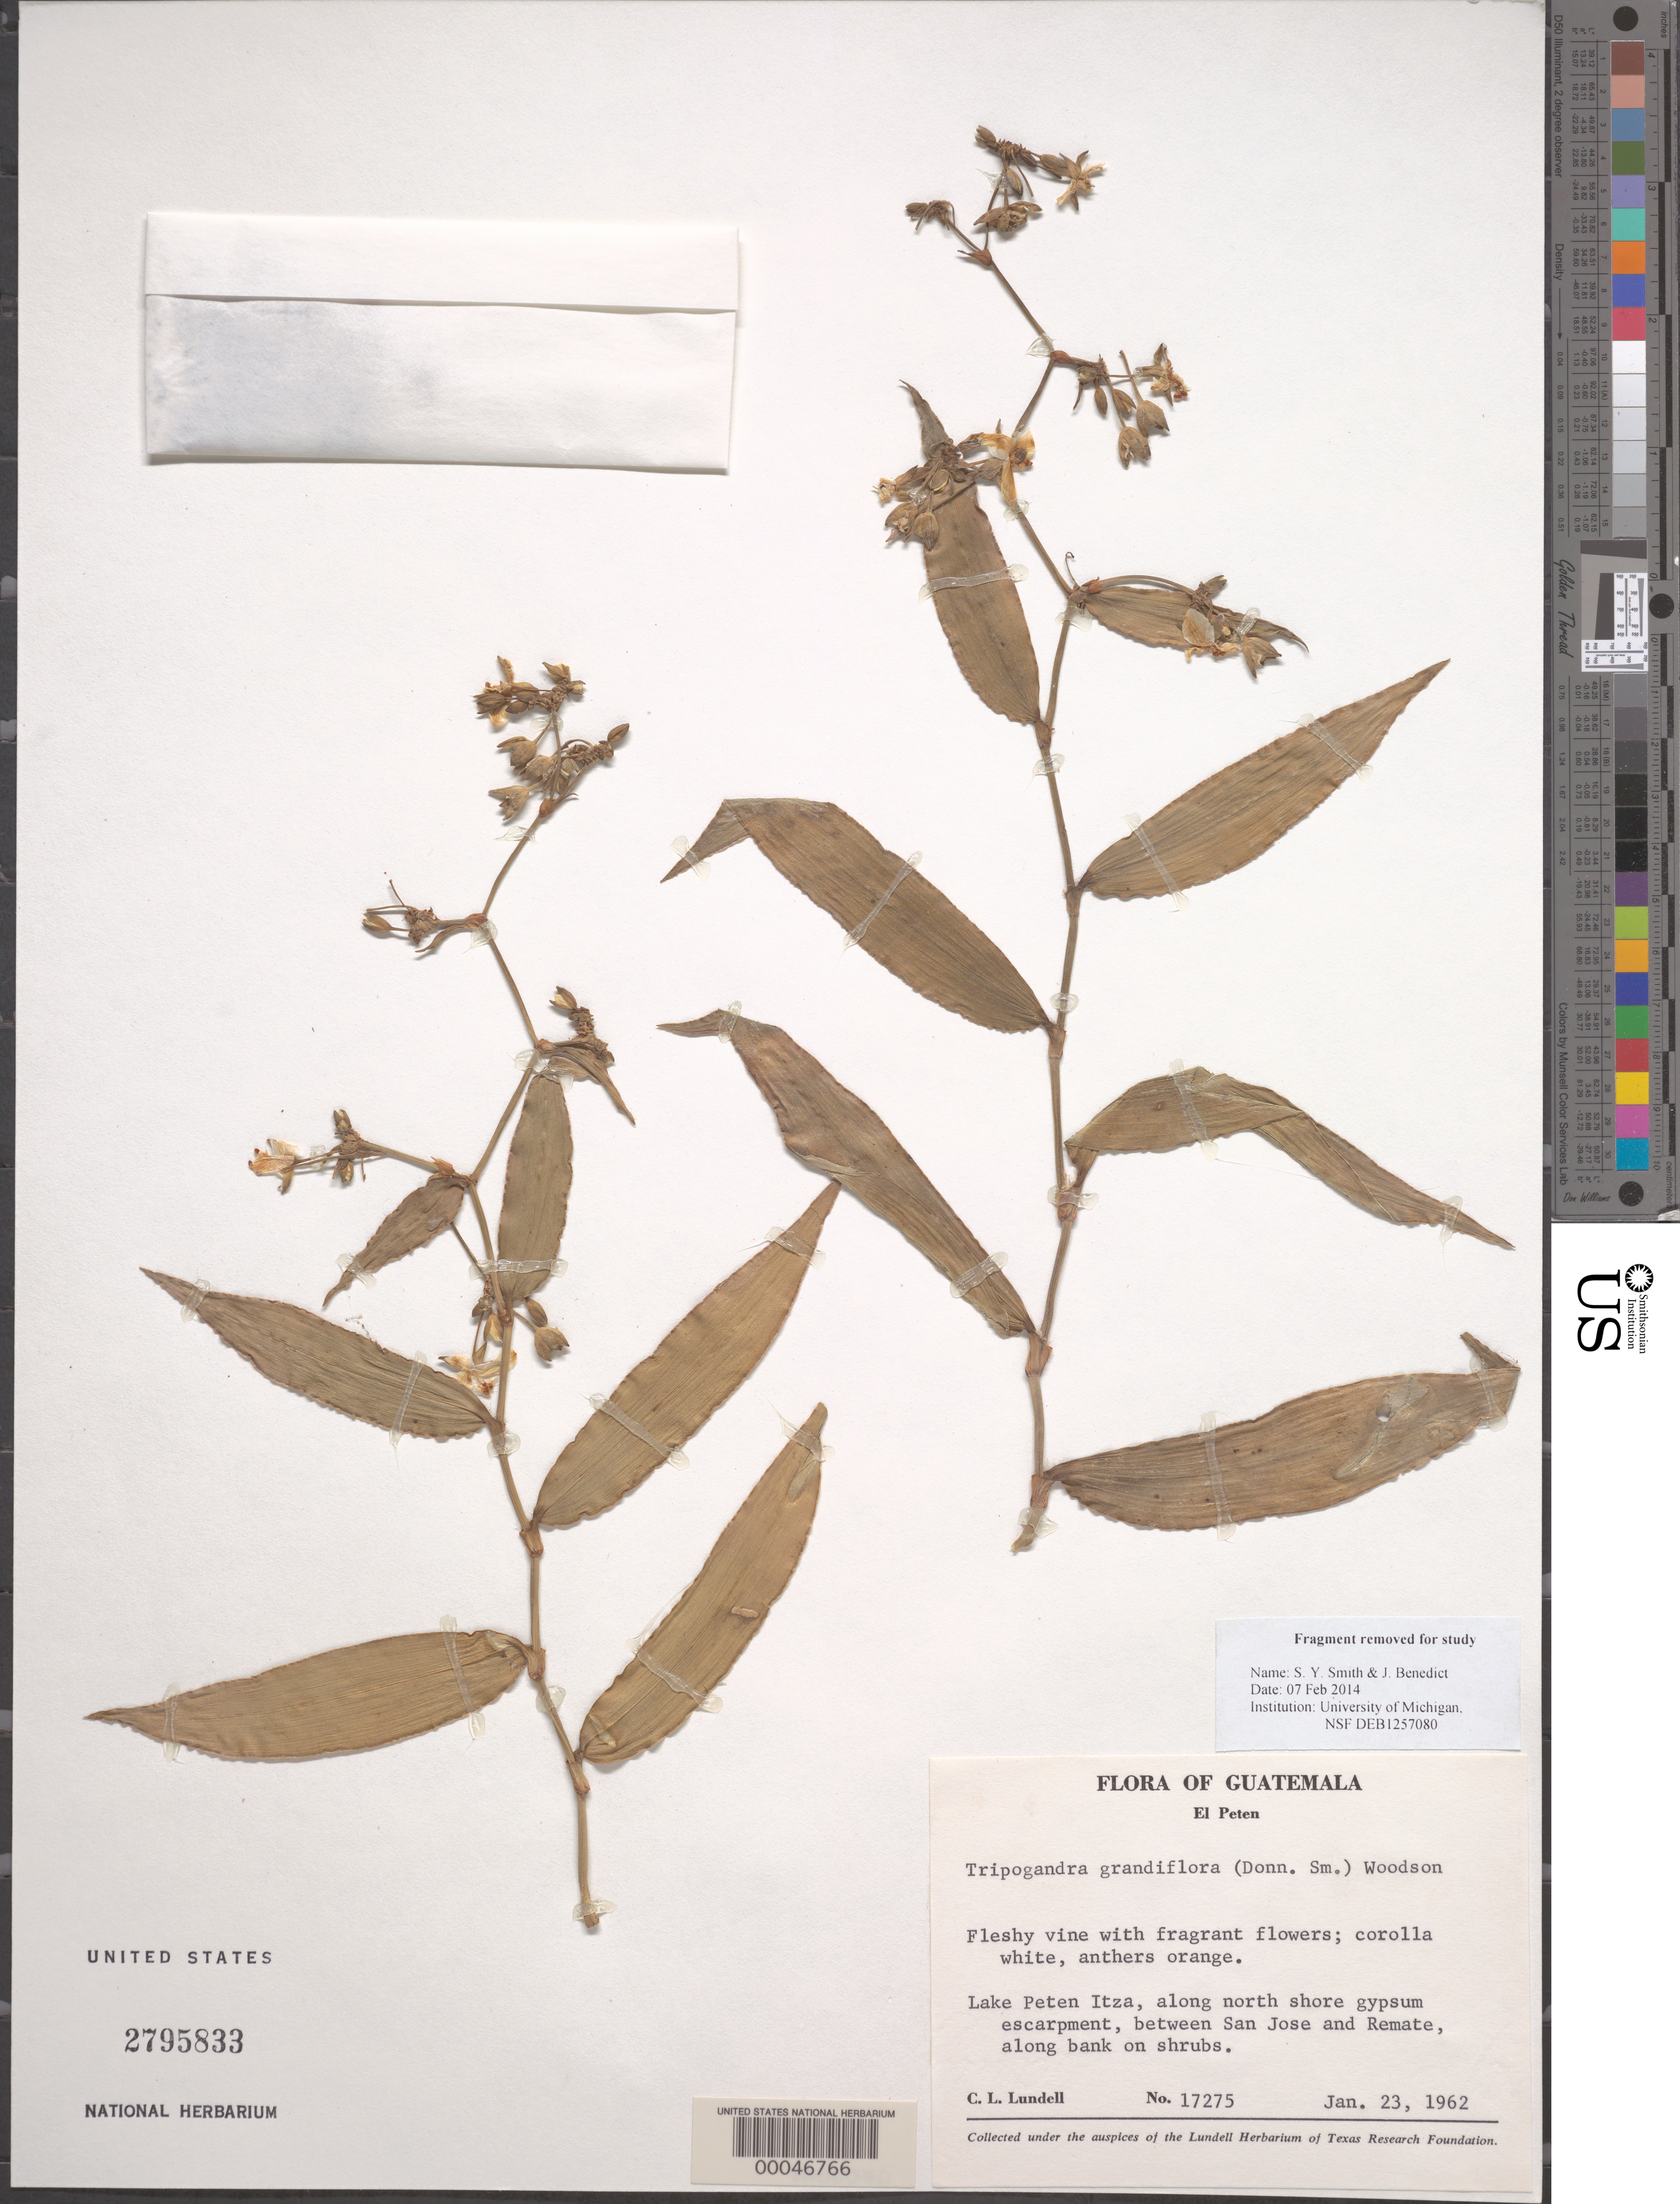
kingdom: Plantae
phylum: Tracheophyta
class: Liliopsida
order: Commelinales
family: Commelinaceae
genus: Tripogandra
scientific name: Tripogandra grandiflora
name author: (Donn. Sm.) Woodson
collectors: C. L. Lundell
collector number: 17275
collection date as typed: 23 Jan 1962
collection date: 1962-01-23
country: Guatemala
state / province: El Petén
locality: Lake Petèn-Itza between San Jose and Remate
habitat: Gypsum lake bank among shrubs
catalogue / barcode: US 2795833